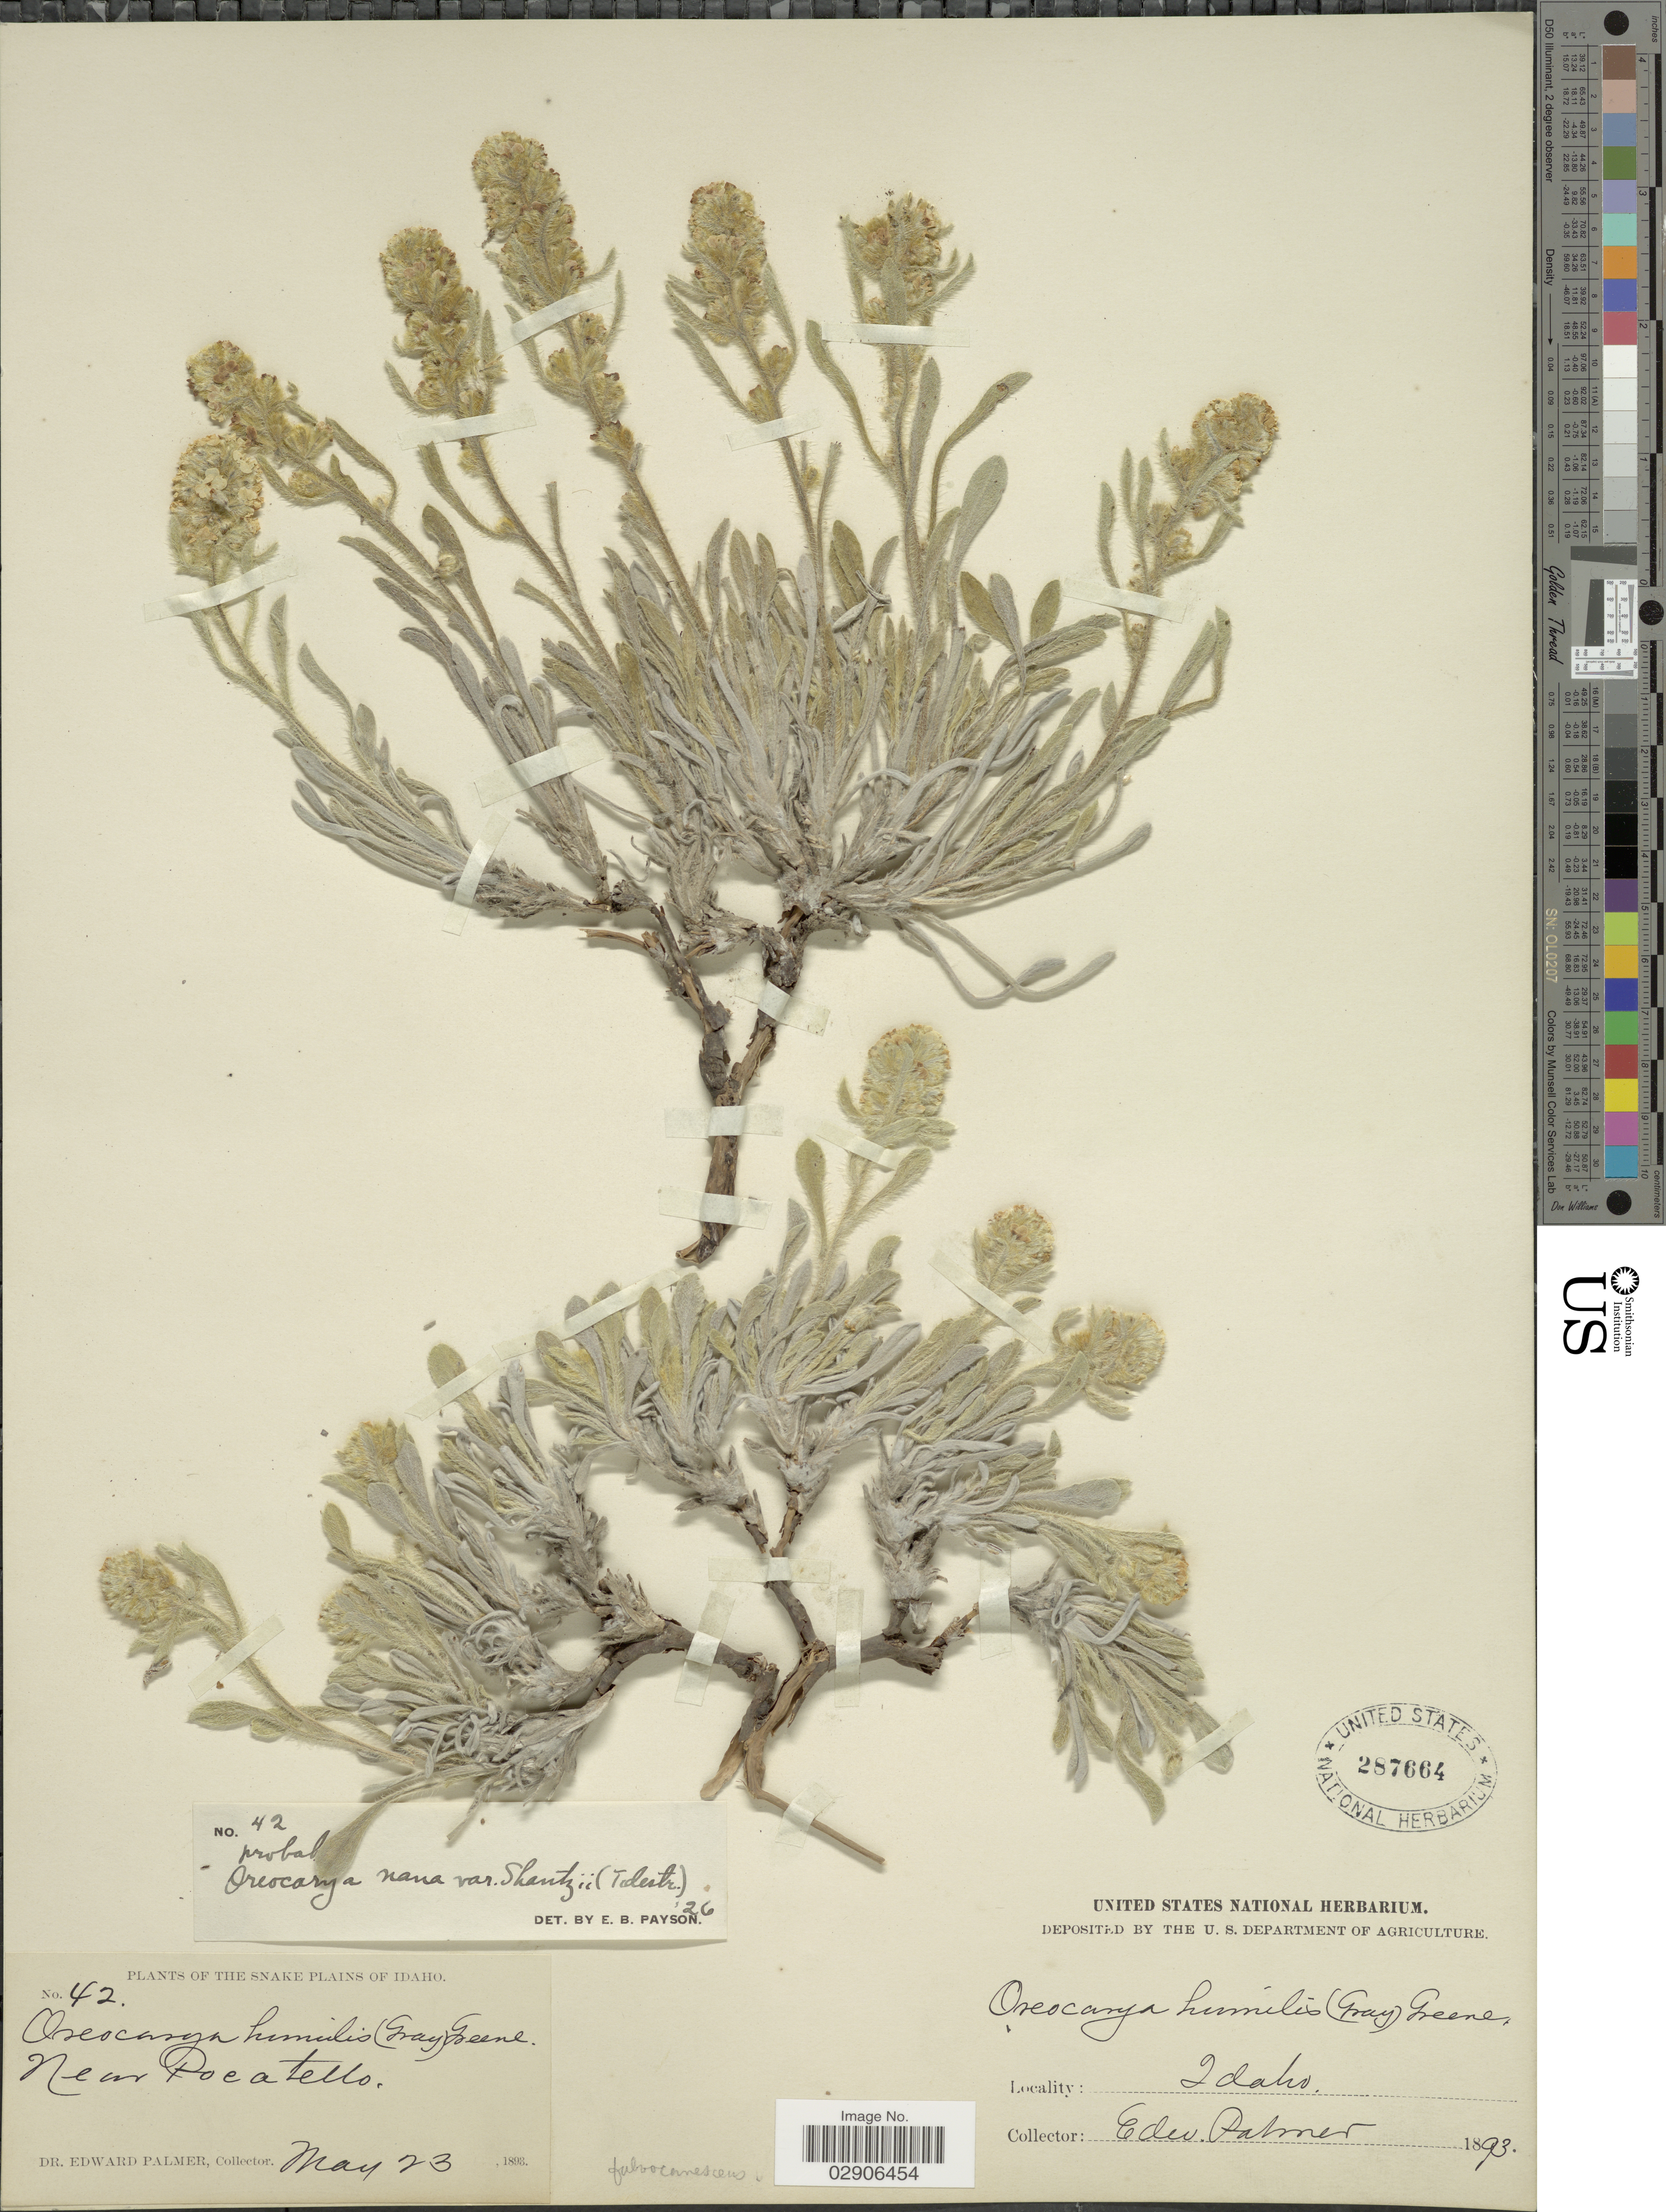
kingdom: Plantae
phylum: Tracheophyta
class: Magnoliopsida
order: Boraginales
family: Boraginaceae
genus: Oreocarya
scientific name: Oreocarya humilis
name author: (A. Gray) Greene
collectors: E. Palmer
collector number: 42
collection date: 1893-05-23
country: United States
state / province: Idaho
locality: The Snake Plains of Idaho. Near Pocatello.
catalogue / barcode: US 287664